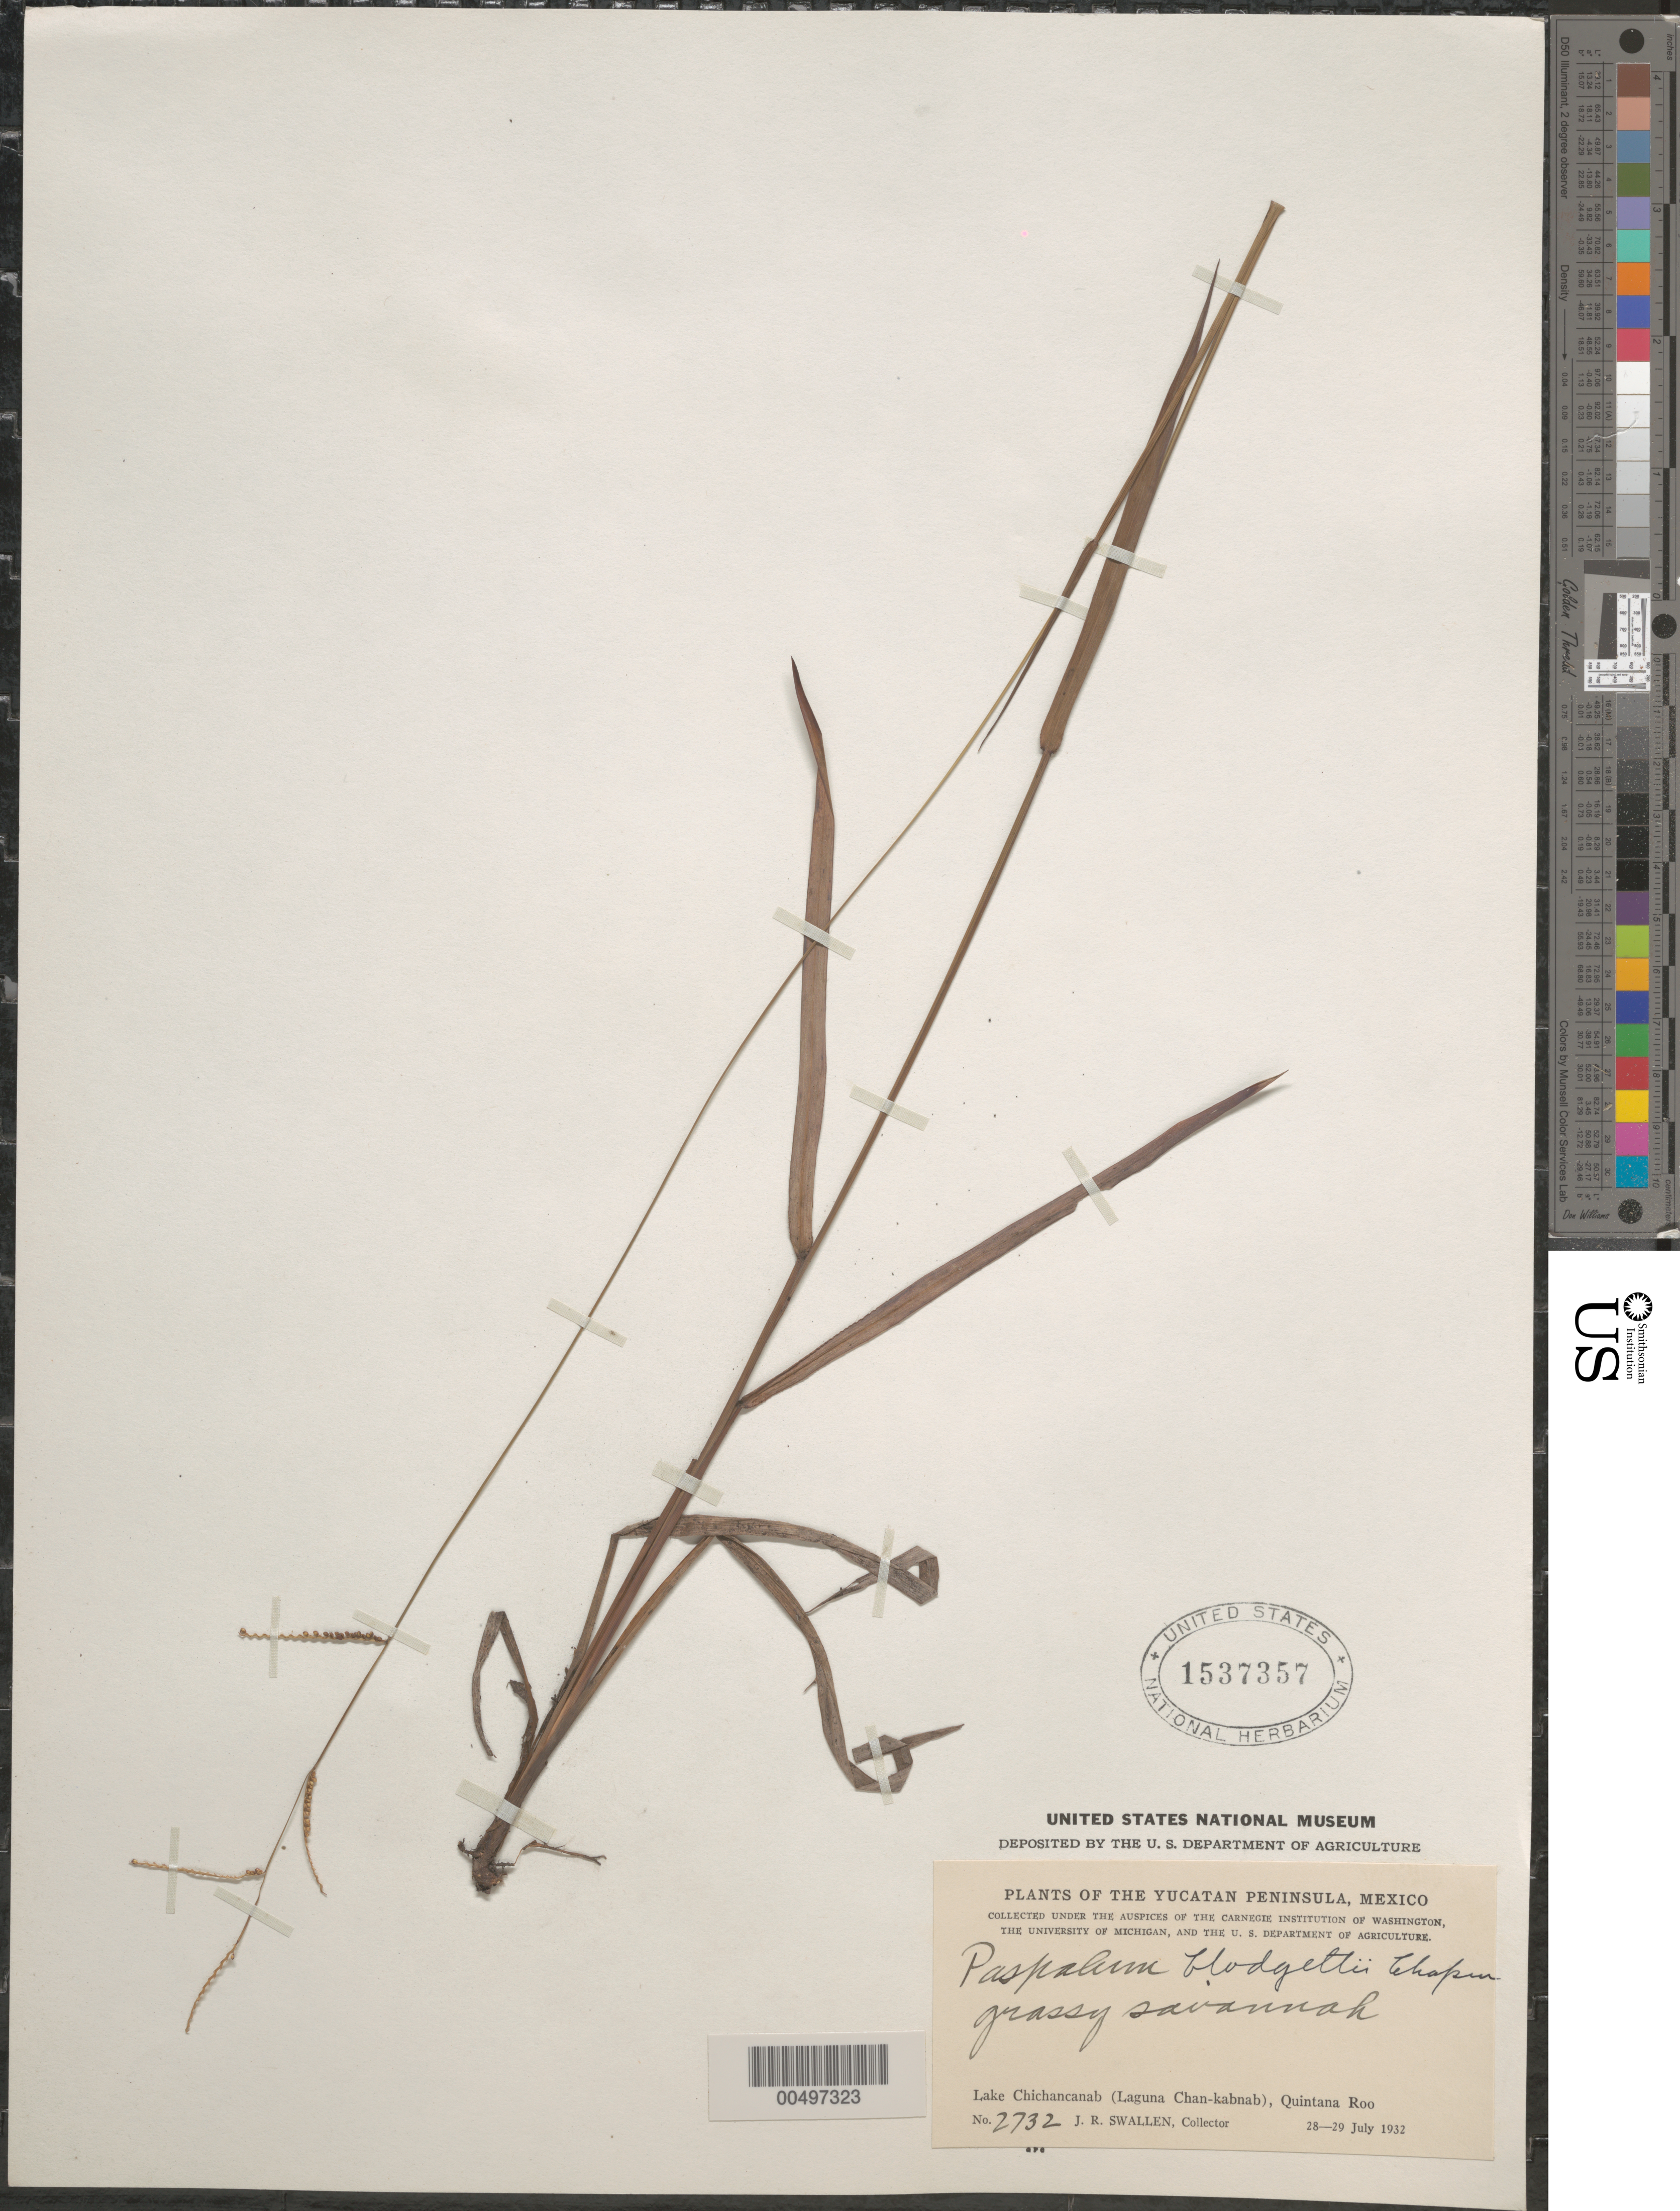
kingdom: Plantae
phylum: Tracheophyta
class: Liliopsida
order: Poales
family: Poaceae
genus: Paspalum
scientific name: Paspalum blodgettii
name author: Chapm.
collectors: J. R. Swallen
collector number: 2732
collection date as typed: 28 Jul 1932 to 29 Jul 1932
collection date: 1932-07-28/1932-07-29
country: Mexico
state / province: Quintana Roo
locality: Yucatan Peninsula, Lake Chichancanab (Laguna Chan-kabnab)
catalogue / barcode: US 1537357